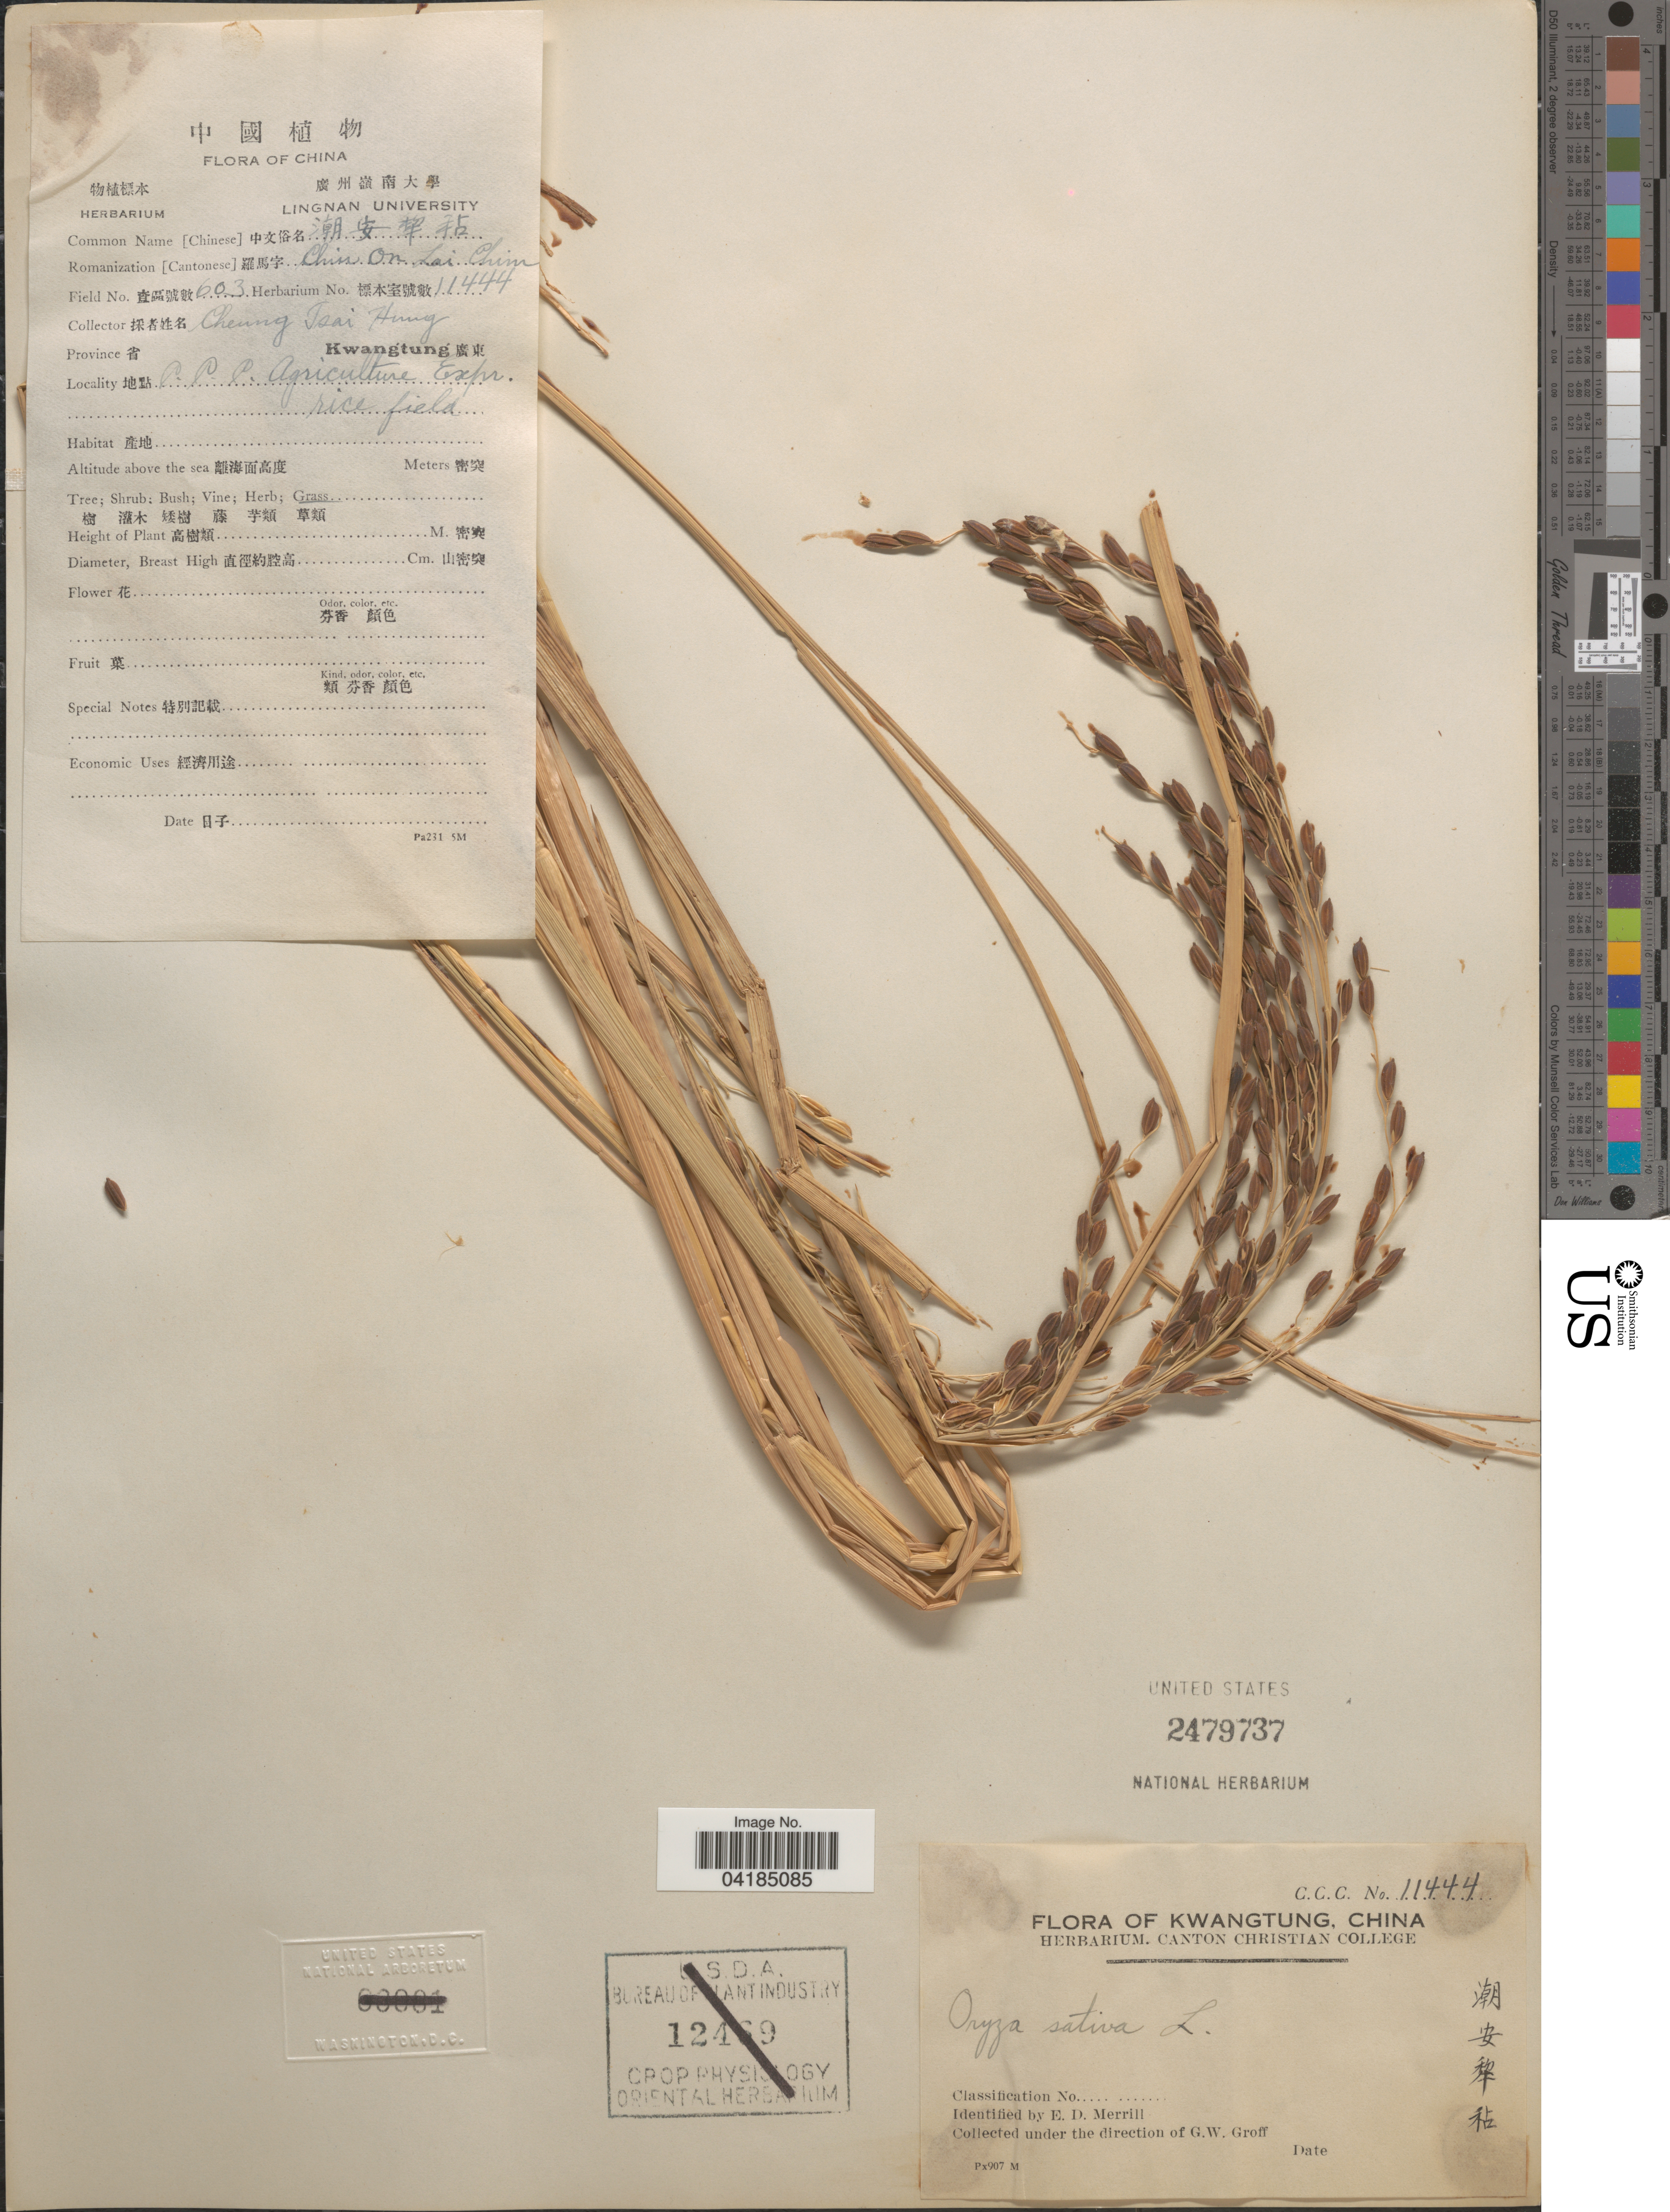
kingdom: Plantae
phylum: Tracheophyta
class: Liliopsida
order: Poales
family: Poaceae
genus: Oryza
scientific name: Oryza sativa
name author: L.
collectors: C. Hung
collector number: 603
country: China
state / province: Guangdong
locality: Kwangtung. C.C.C. Agriculture Expr. rice field.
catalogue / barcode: US 2479737